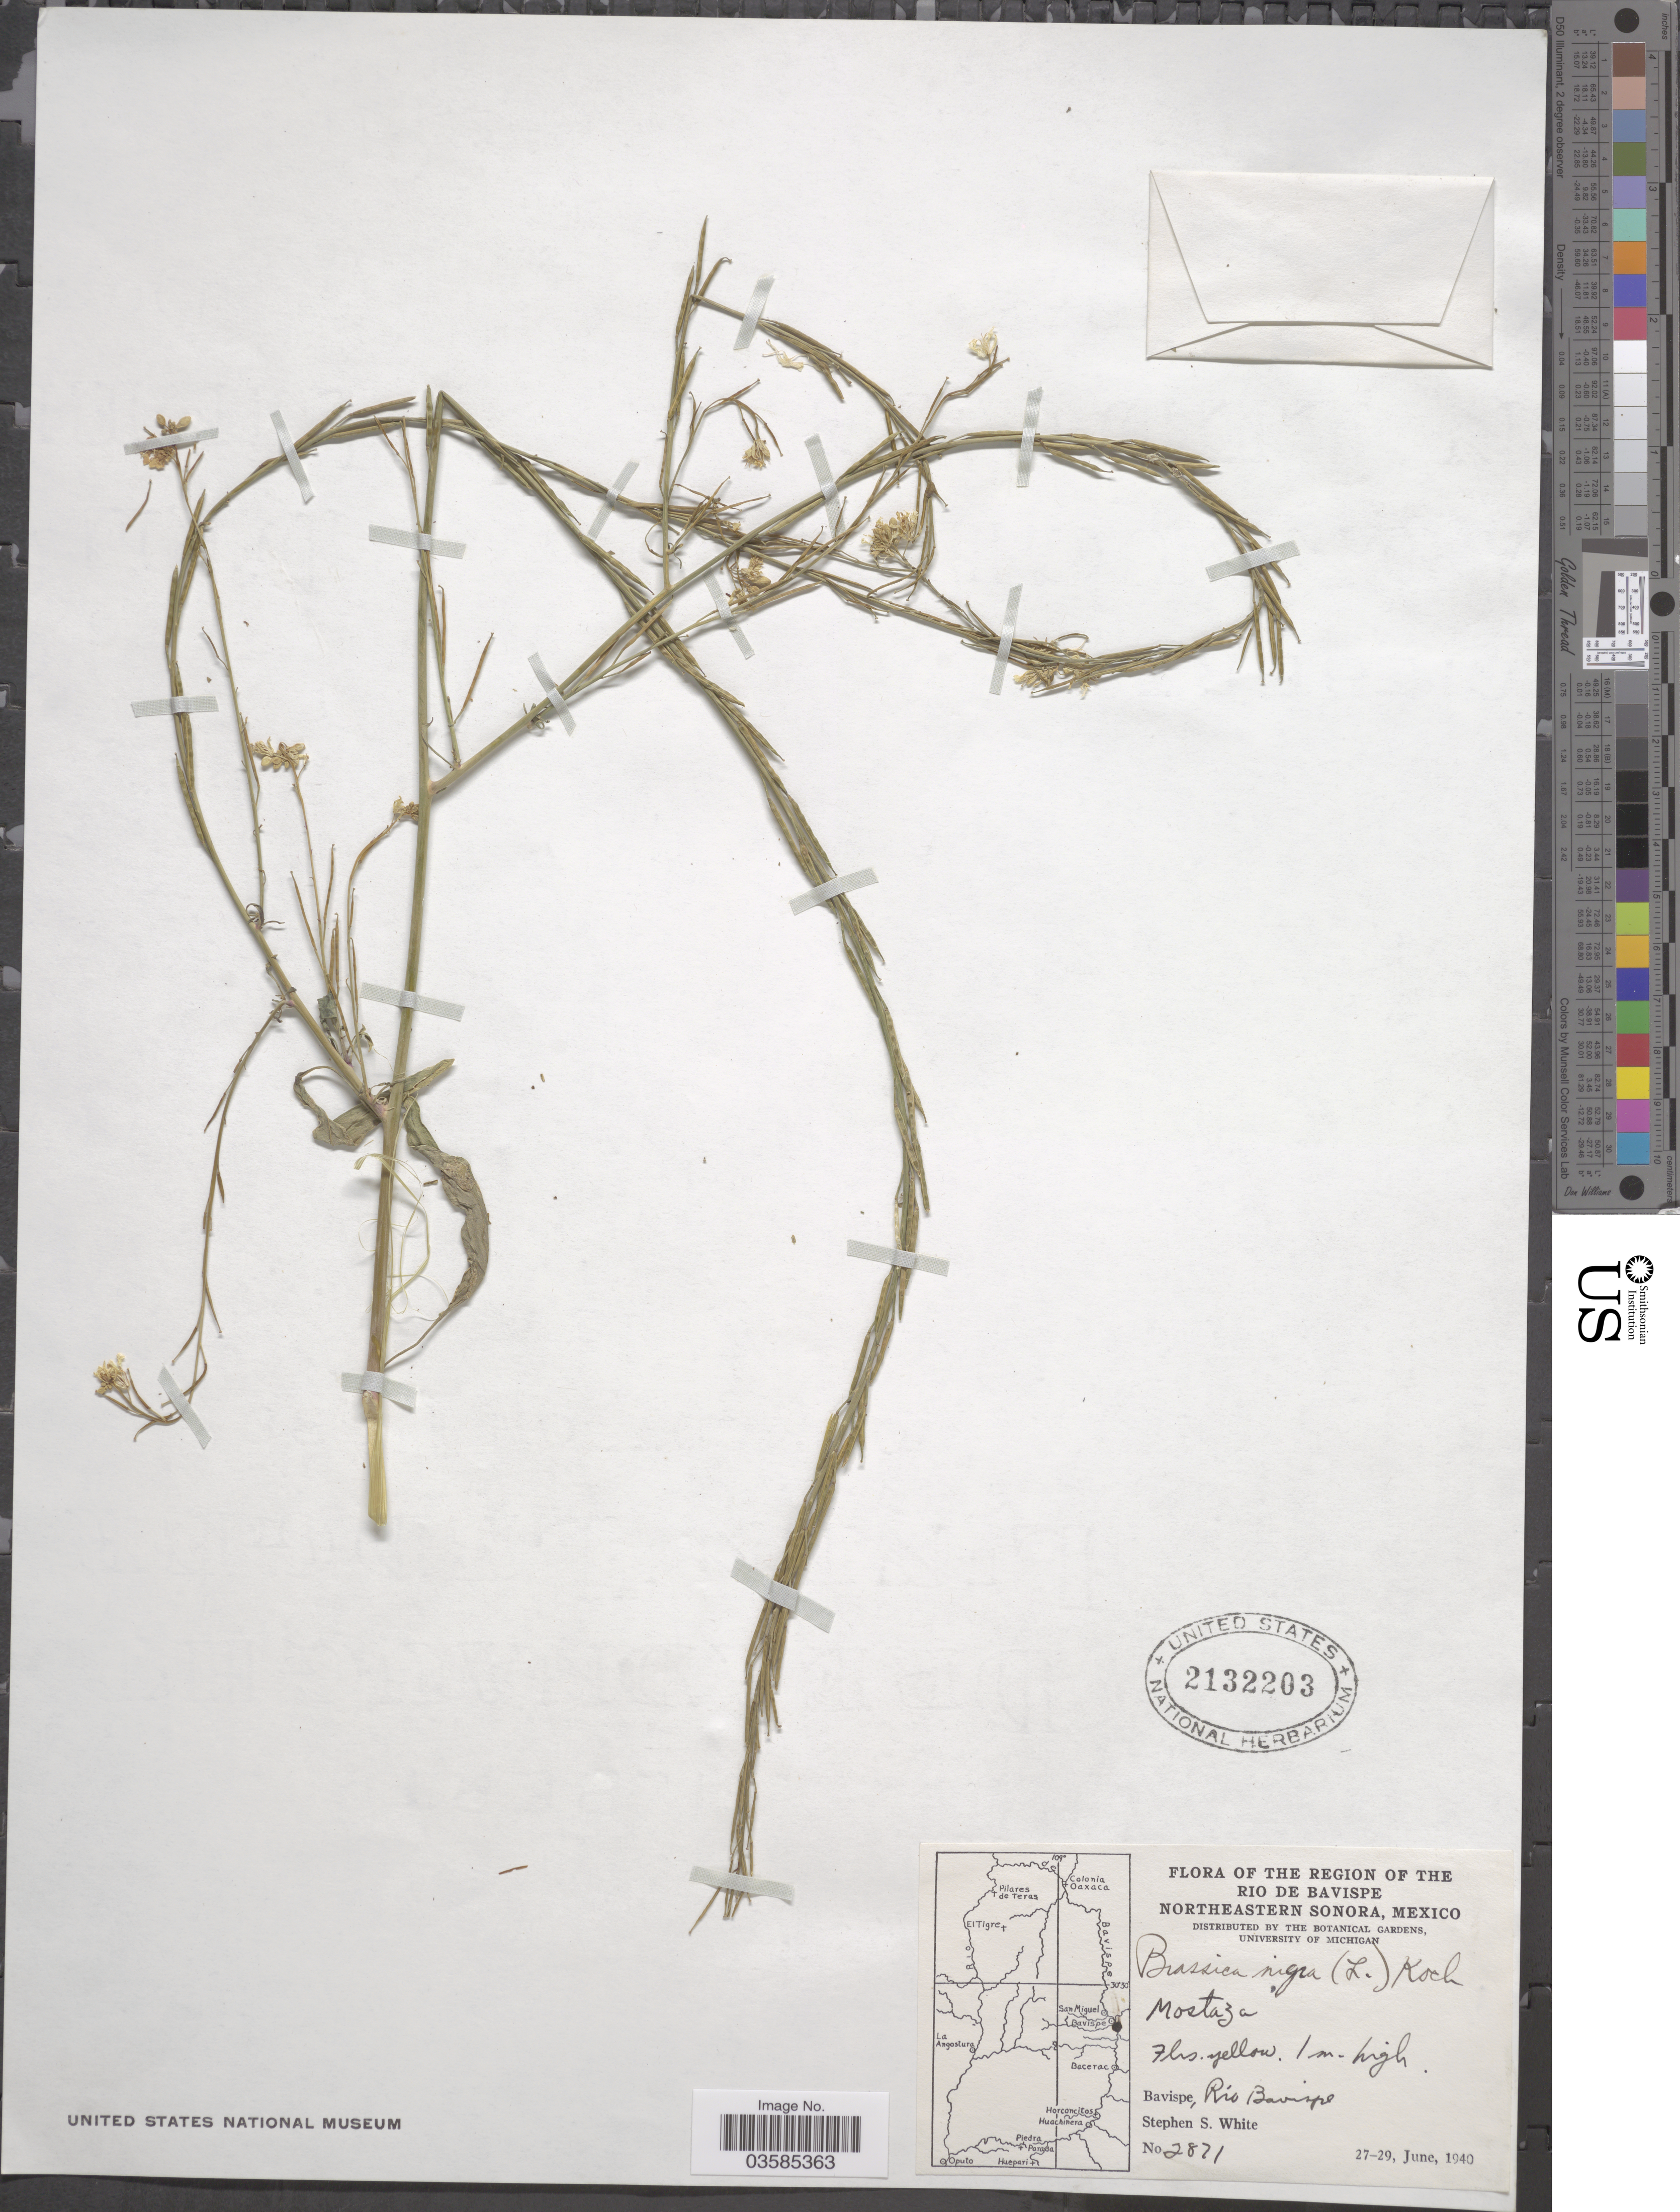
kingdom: Plantae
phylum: Tracheophyta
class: Magnoliopsida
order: Brassicales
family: Brassicaceae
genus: Brassica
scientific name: Brassica nigra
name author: (L.) W.D.J. Koch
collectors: S. S. White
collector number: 2871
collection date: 1940-06-27/1940-06-29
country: Mexico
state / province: Sonora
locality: Region Of The Rio De Bavispe Northeastern Sonora. Bavispe, Rio Bavispe.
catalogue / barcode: US 2132203